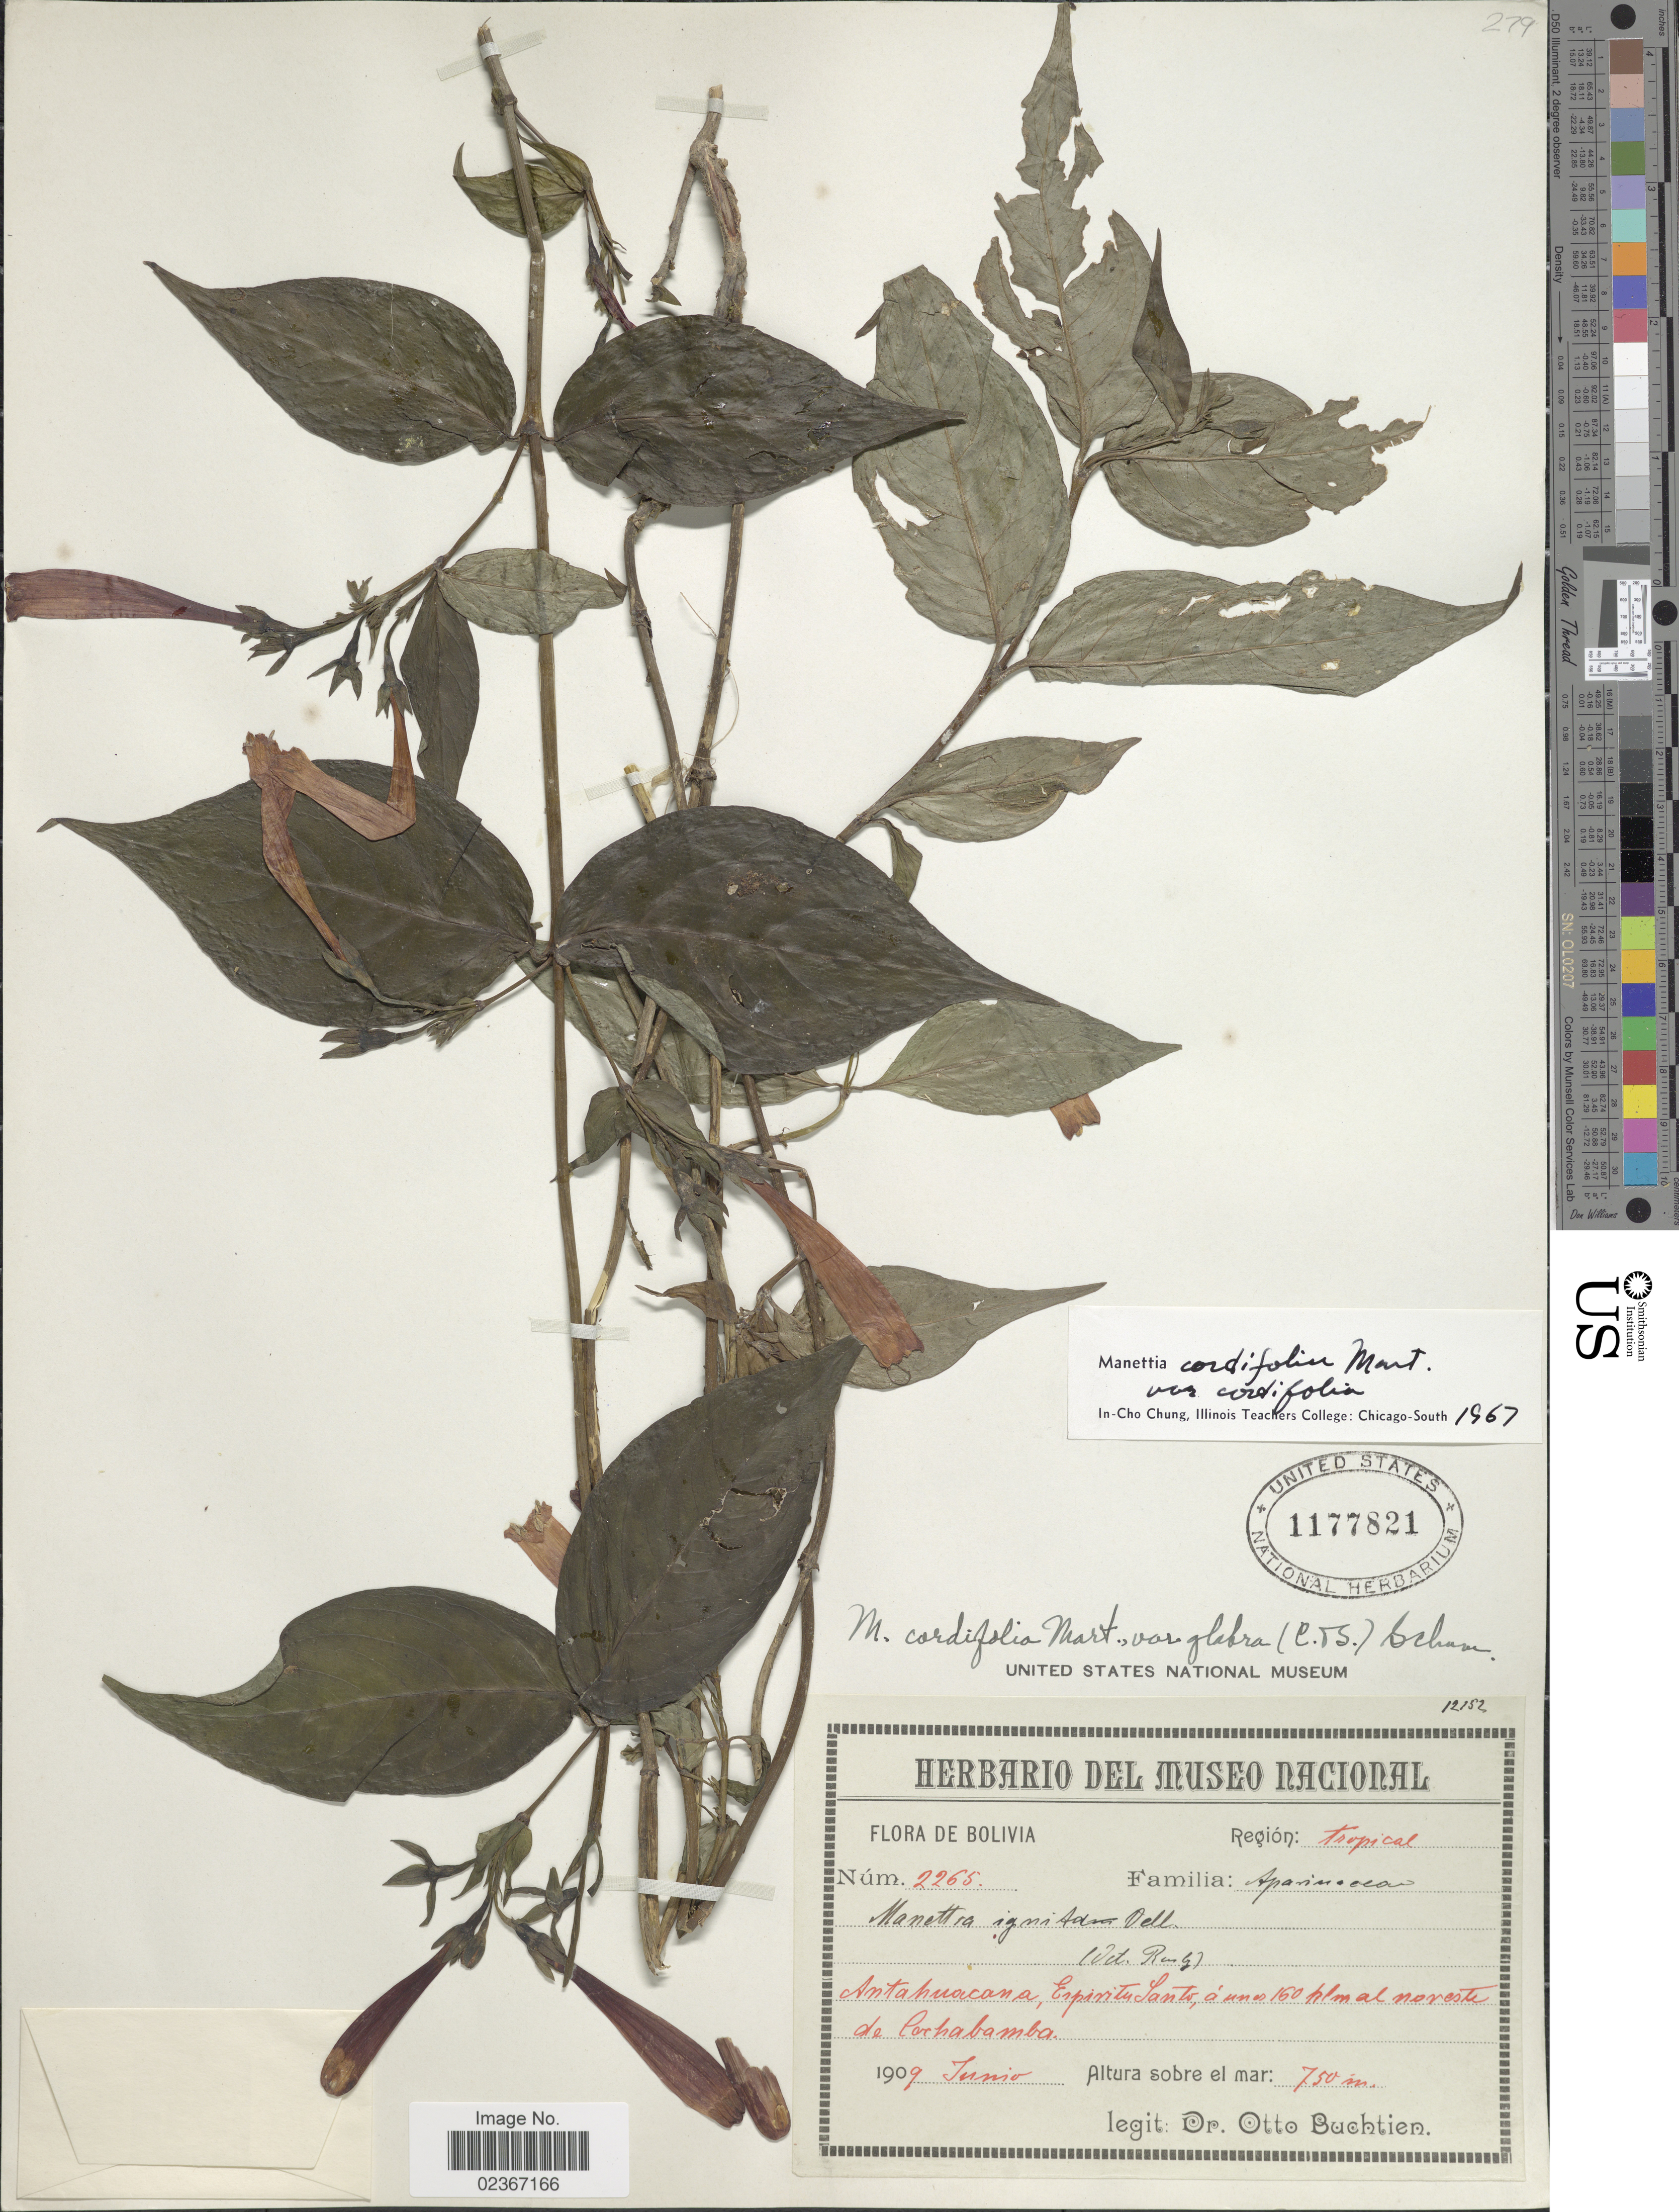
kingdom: Plantae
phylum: Tracheophyta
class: Magnoliopsida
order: Gentianales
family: Rubiaceae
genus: Manettia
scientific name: Manettia cordifolia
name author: Mart.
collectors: O. Buchtien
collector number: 2265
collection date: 1909-06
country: Bolivia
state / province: Cochabamba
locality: Region: tropical. Antahuacana, Espiritu Santo, a unos 160 klm al noreste de Cochabamba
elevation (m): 750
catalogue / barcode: US 1177821